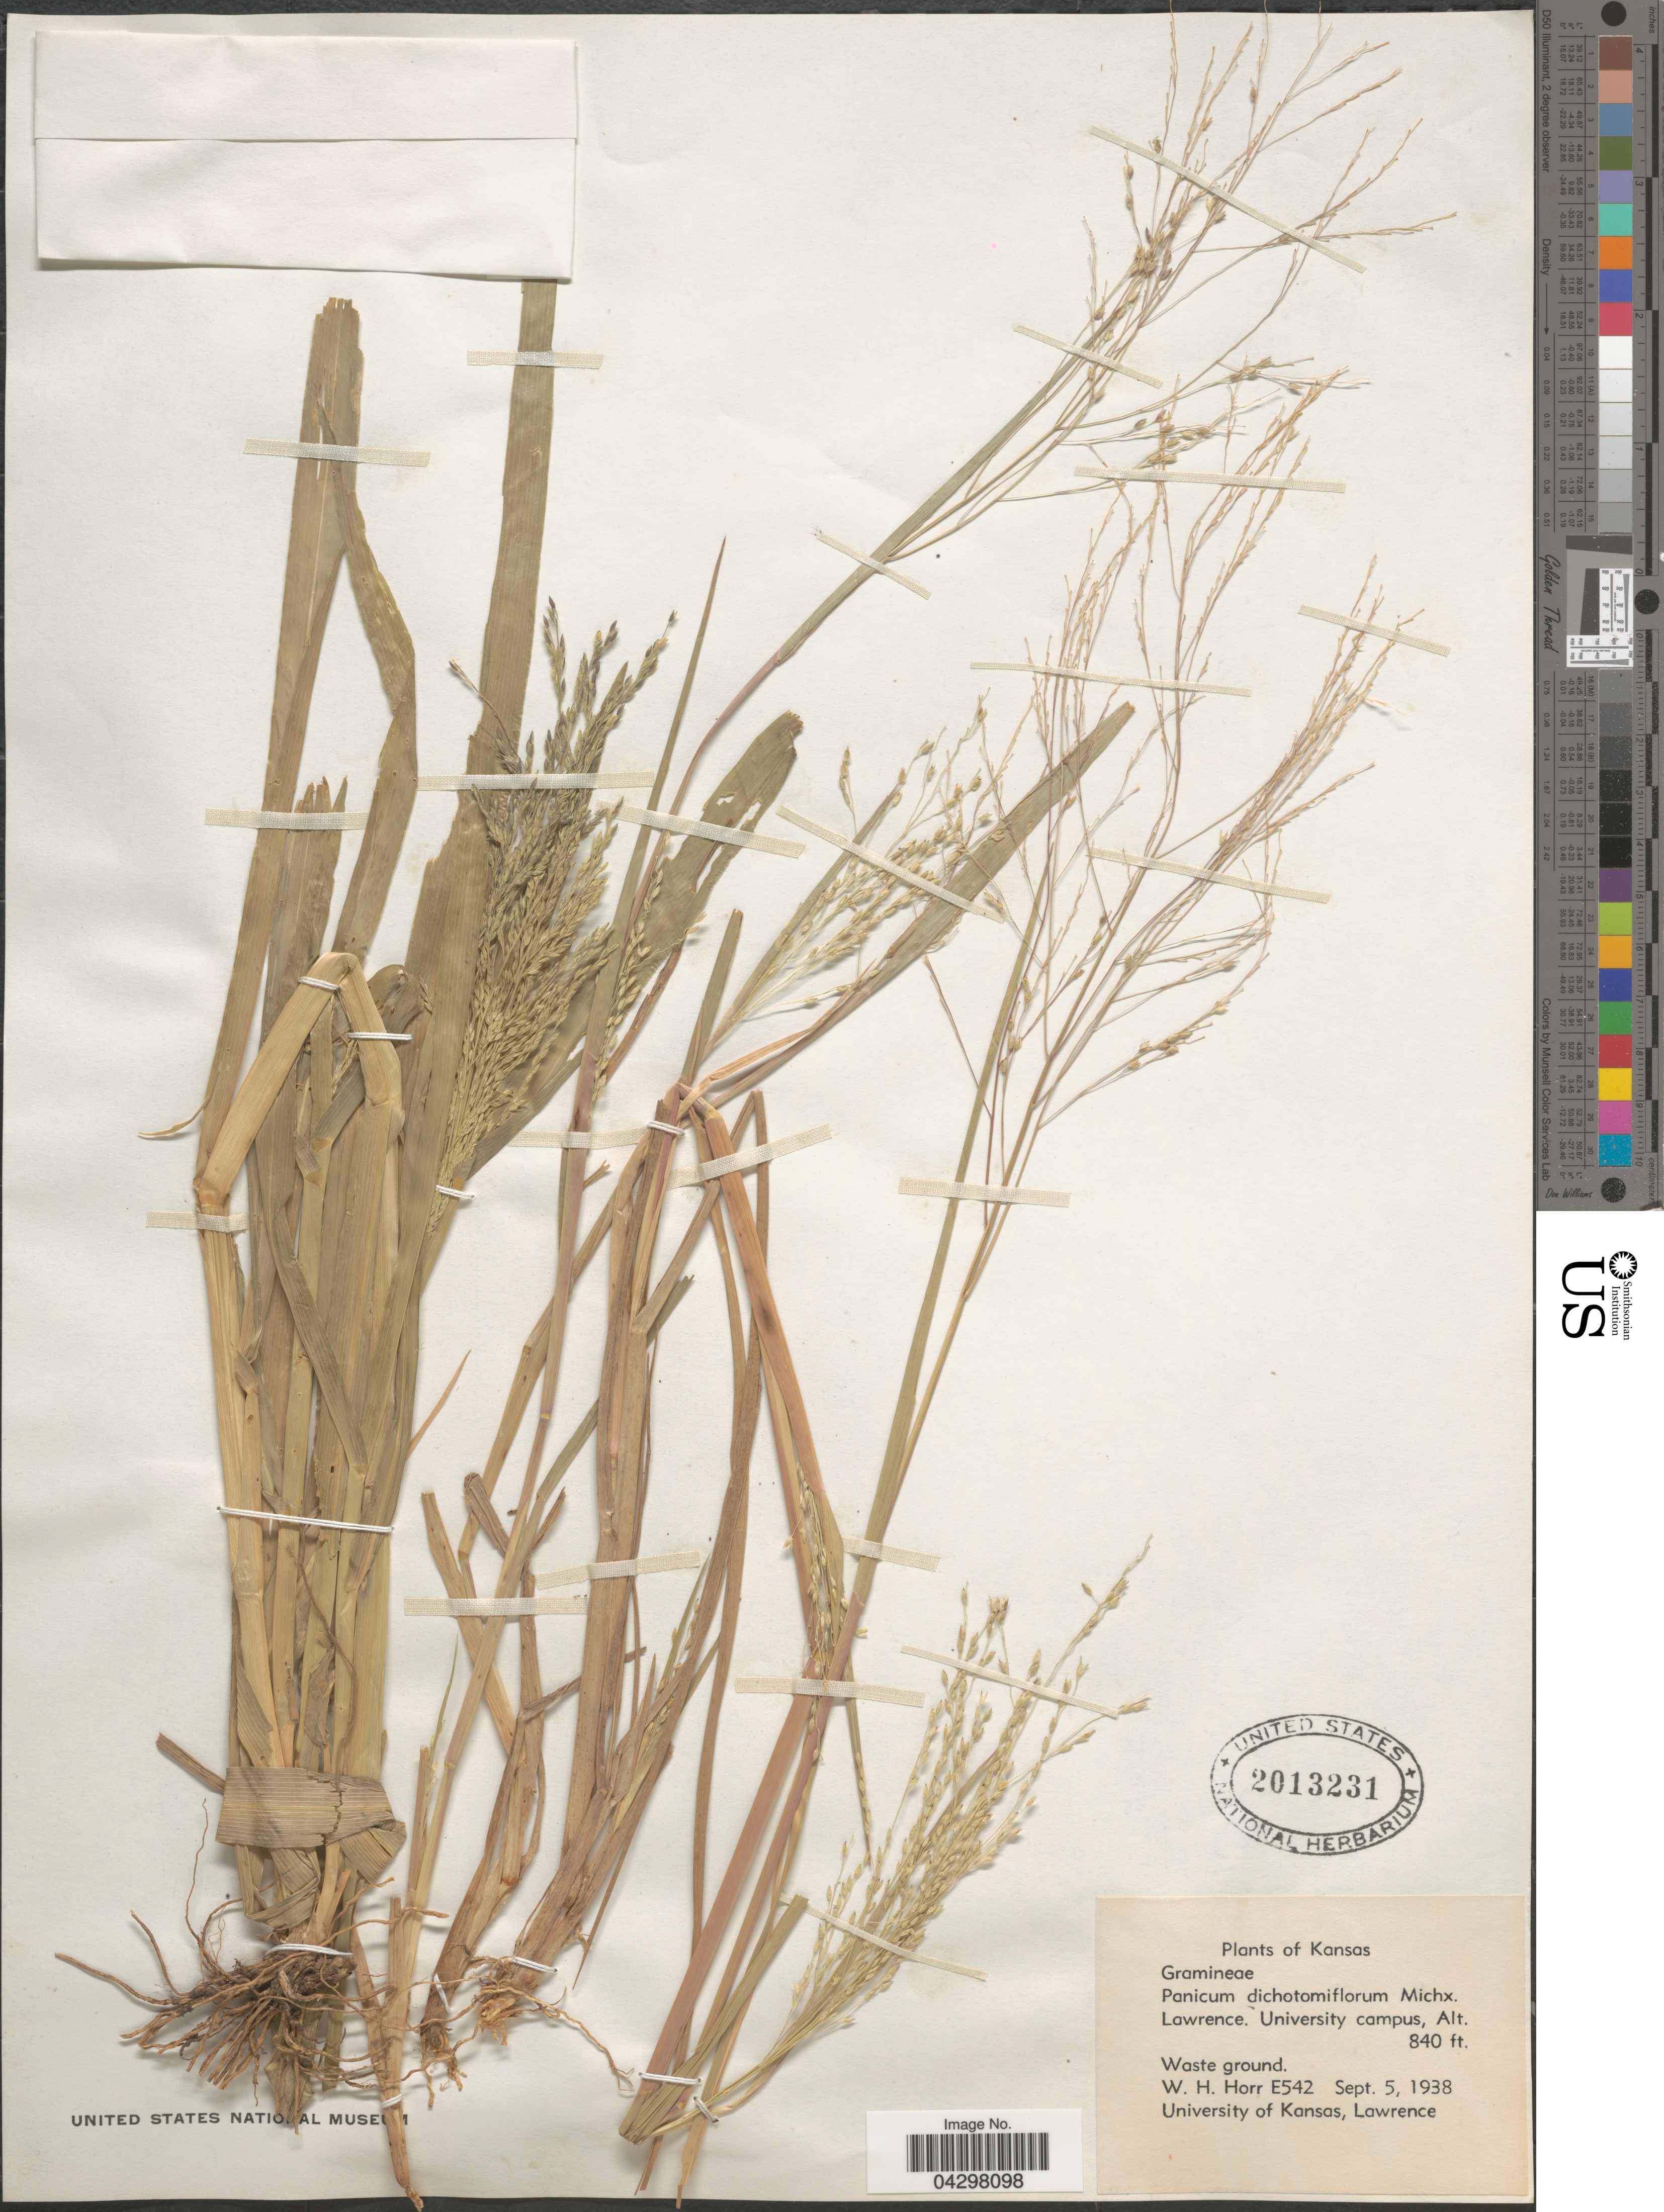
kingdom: Plantae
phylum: Tracheophyta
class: Liliopsida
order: Poales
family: Poaceae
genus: Panicum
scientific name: Panicum dichotomiflorum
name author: Michx.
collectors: W. H. Horr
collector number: E542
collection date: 1938-09-05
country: United States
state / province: Kansas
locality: Lawrence, University campus.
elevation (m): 256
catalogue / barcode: US 2013231